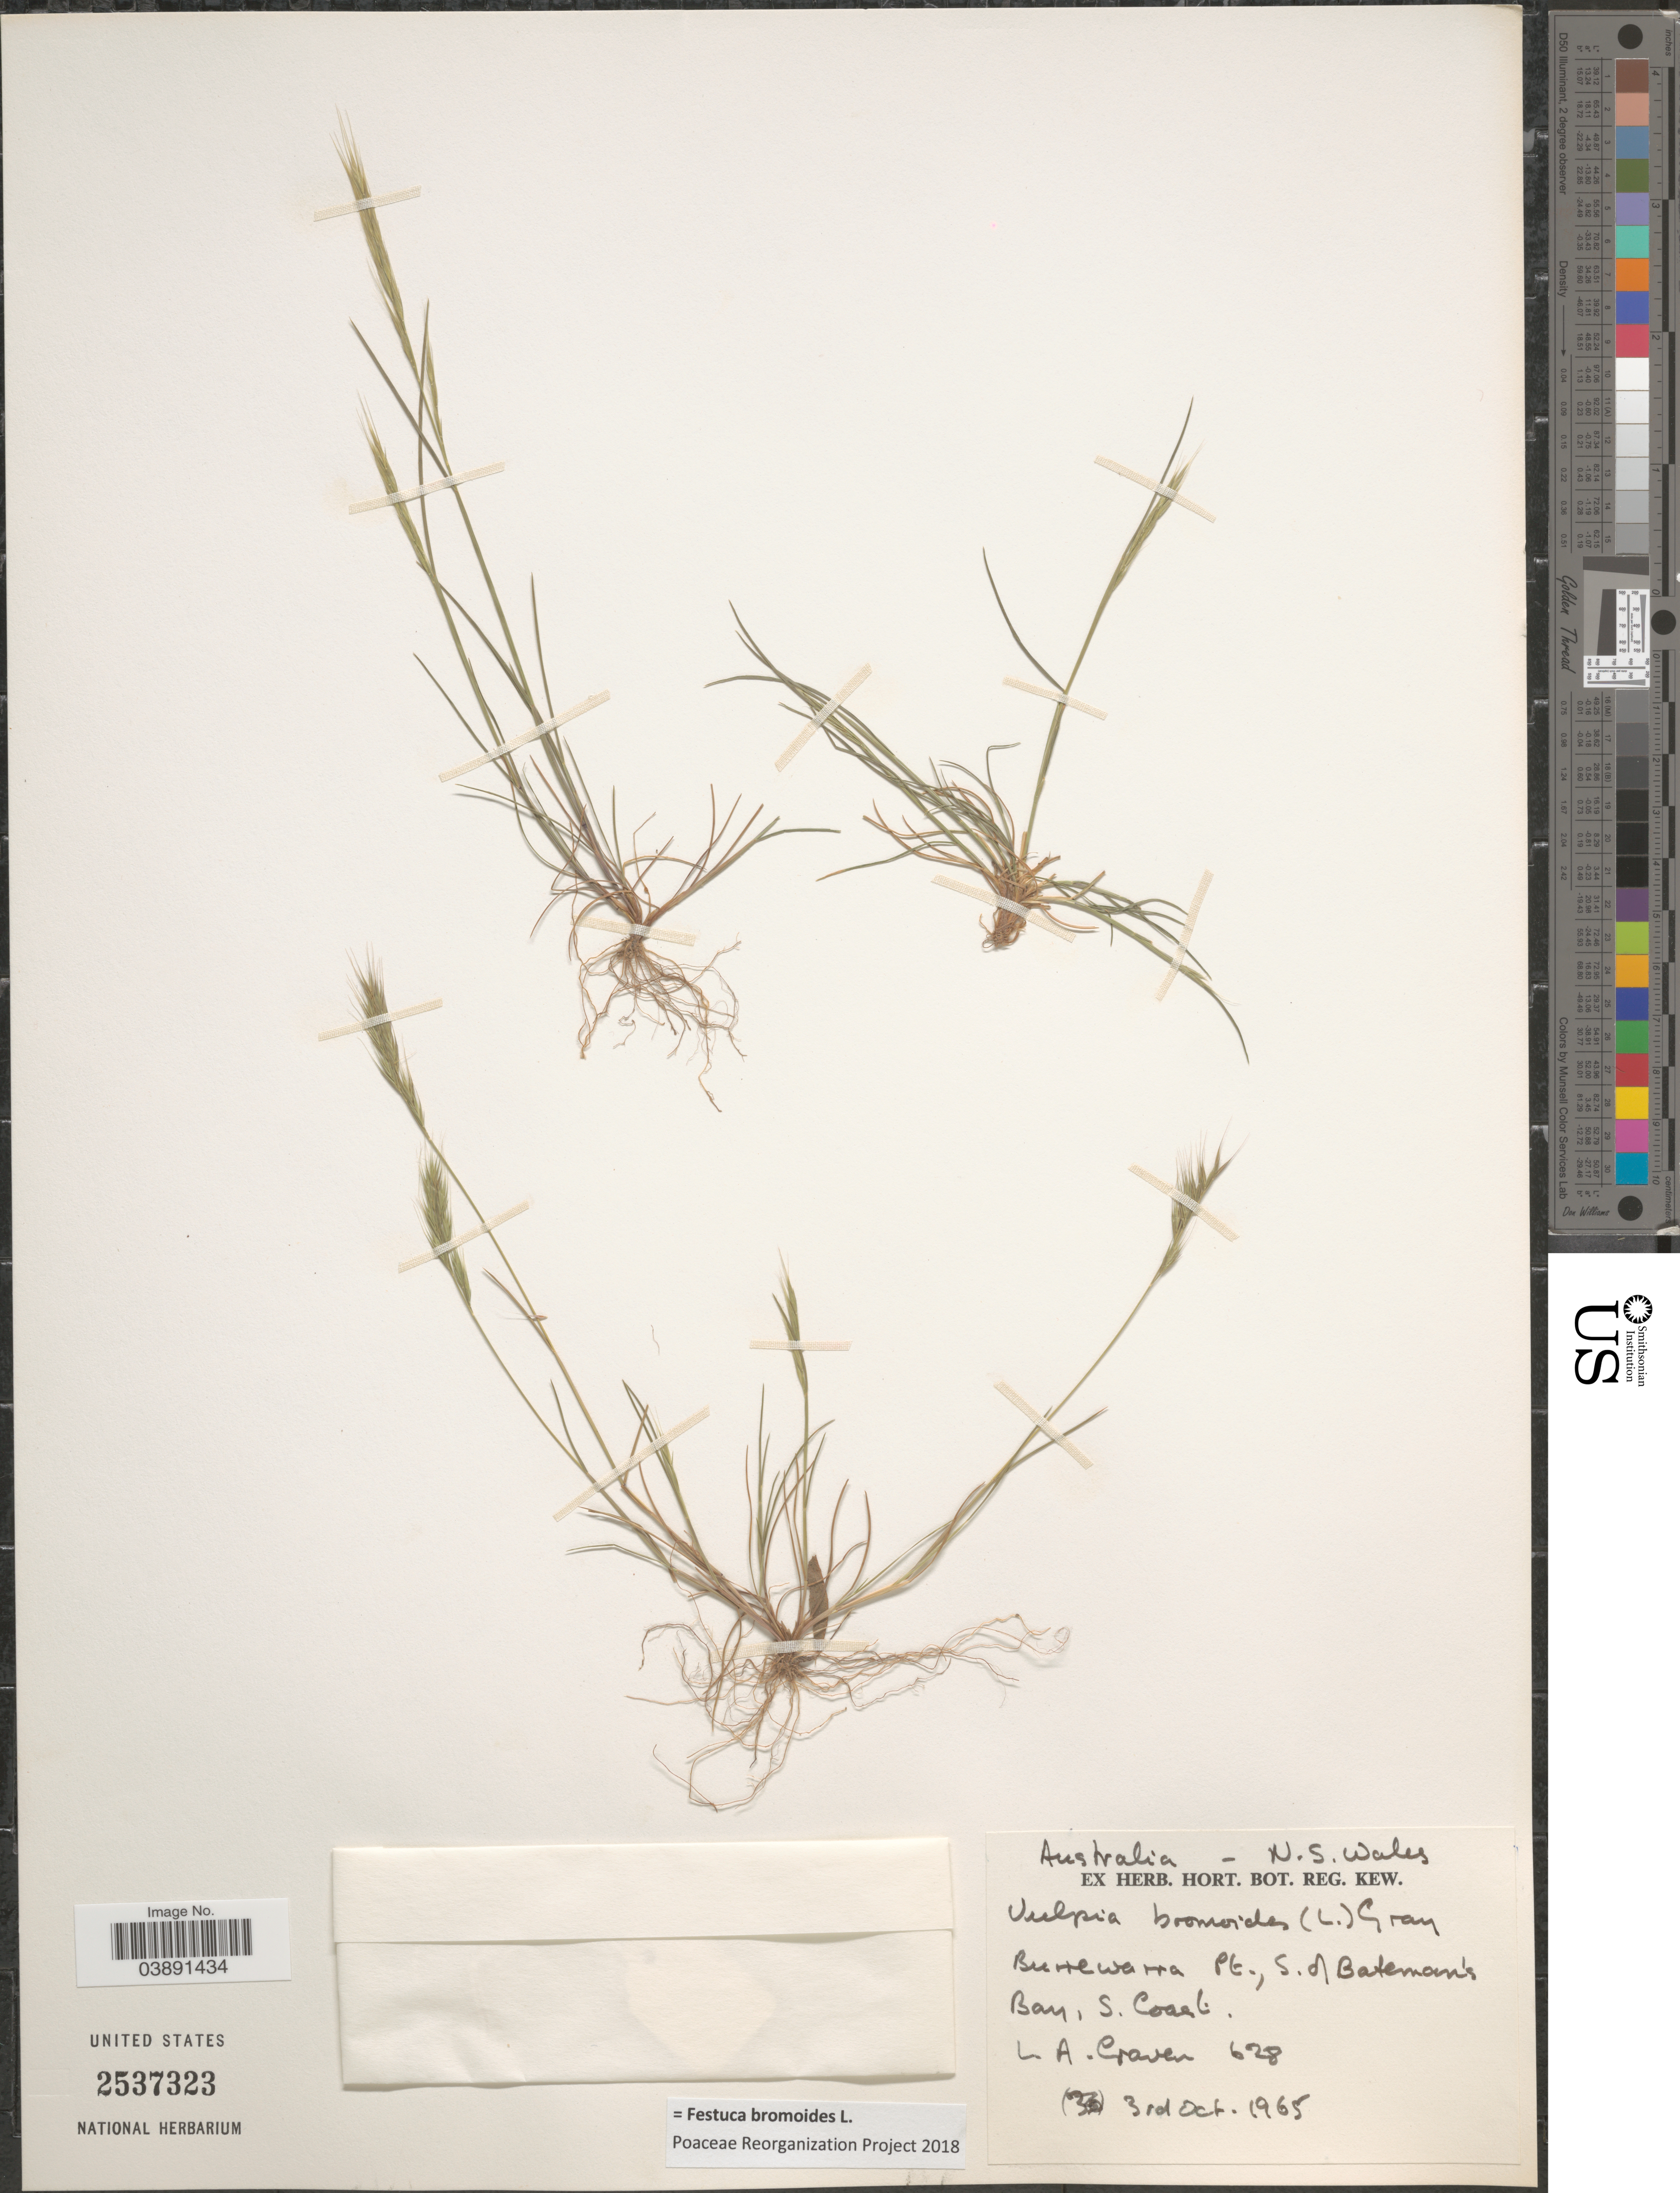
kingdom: Plantae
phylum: Tracheophyta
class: Liliopsida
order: Poales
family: Poaceae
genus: Festuca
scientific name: Festuca bromoides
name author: L.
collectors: L. A. Craven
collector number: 628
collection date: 1965-10-03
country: Australia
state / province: New South Wales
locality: Burrewarra Pt., S. of Bateman's Bay, S. Coast.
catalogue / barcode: US 2537323